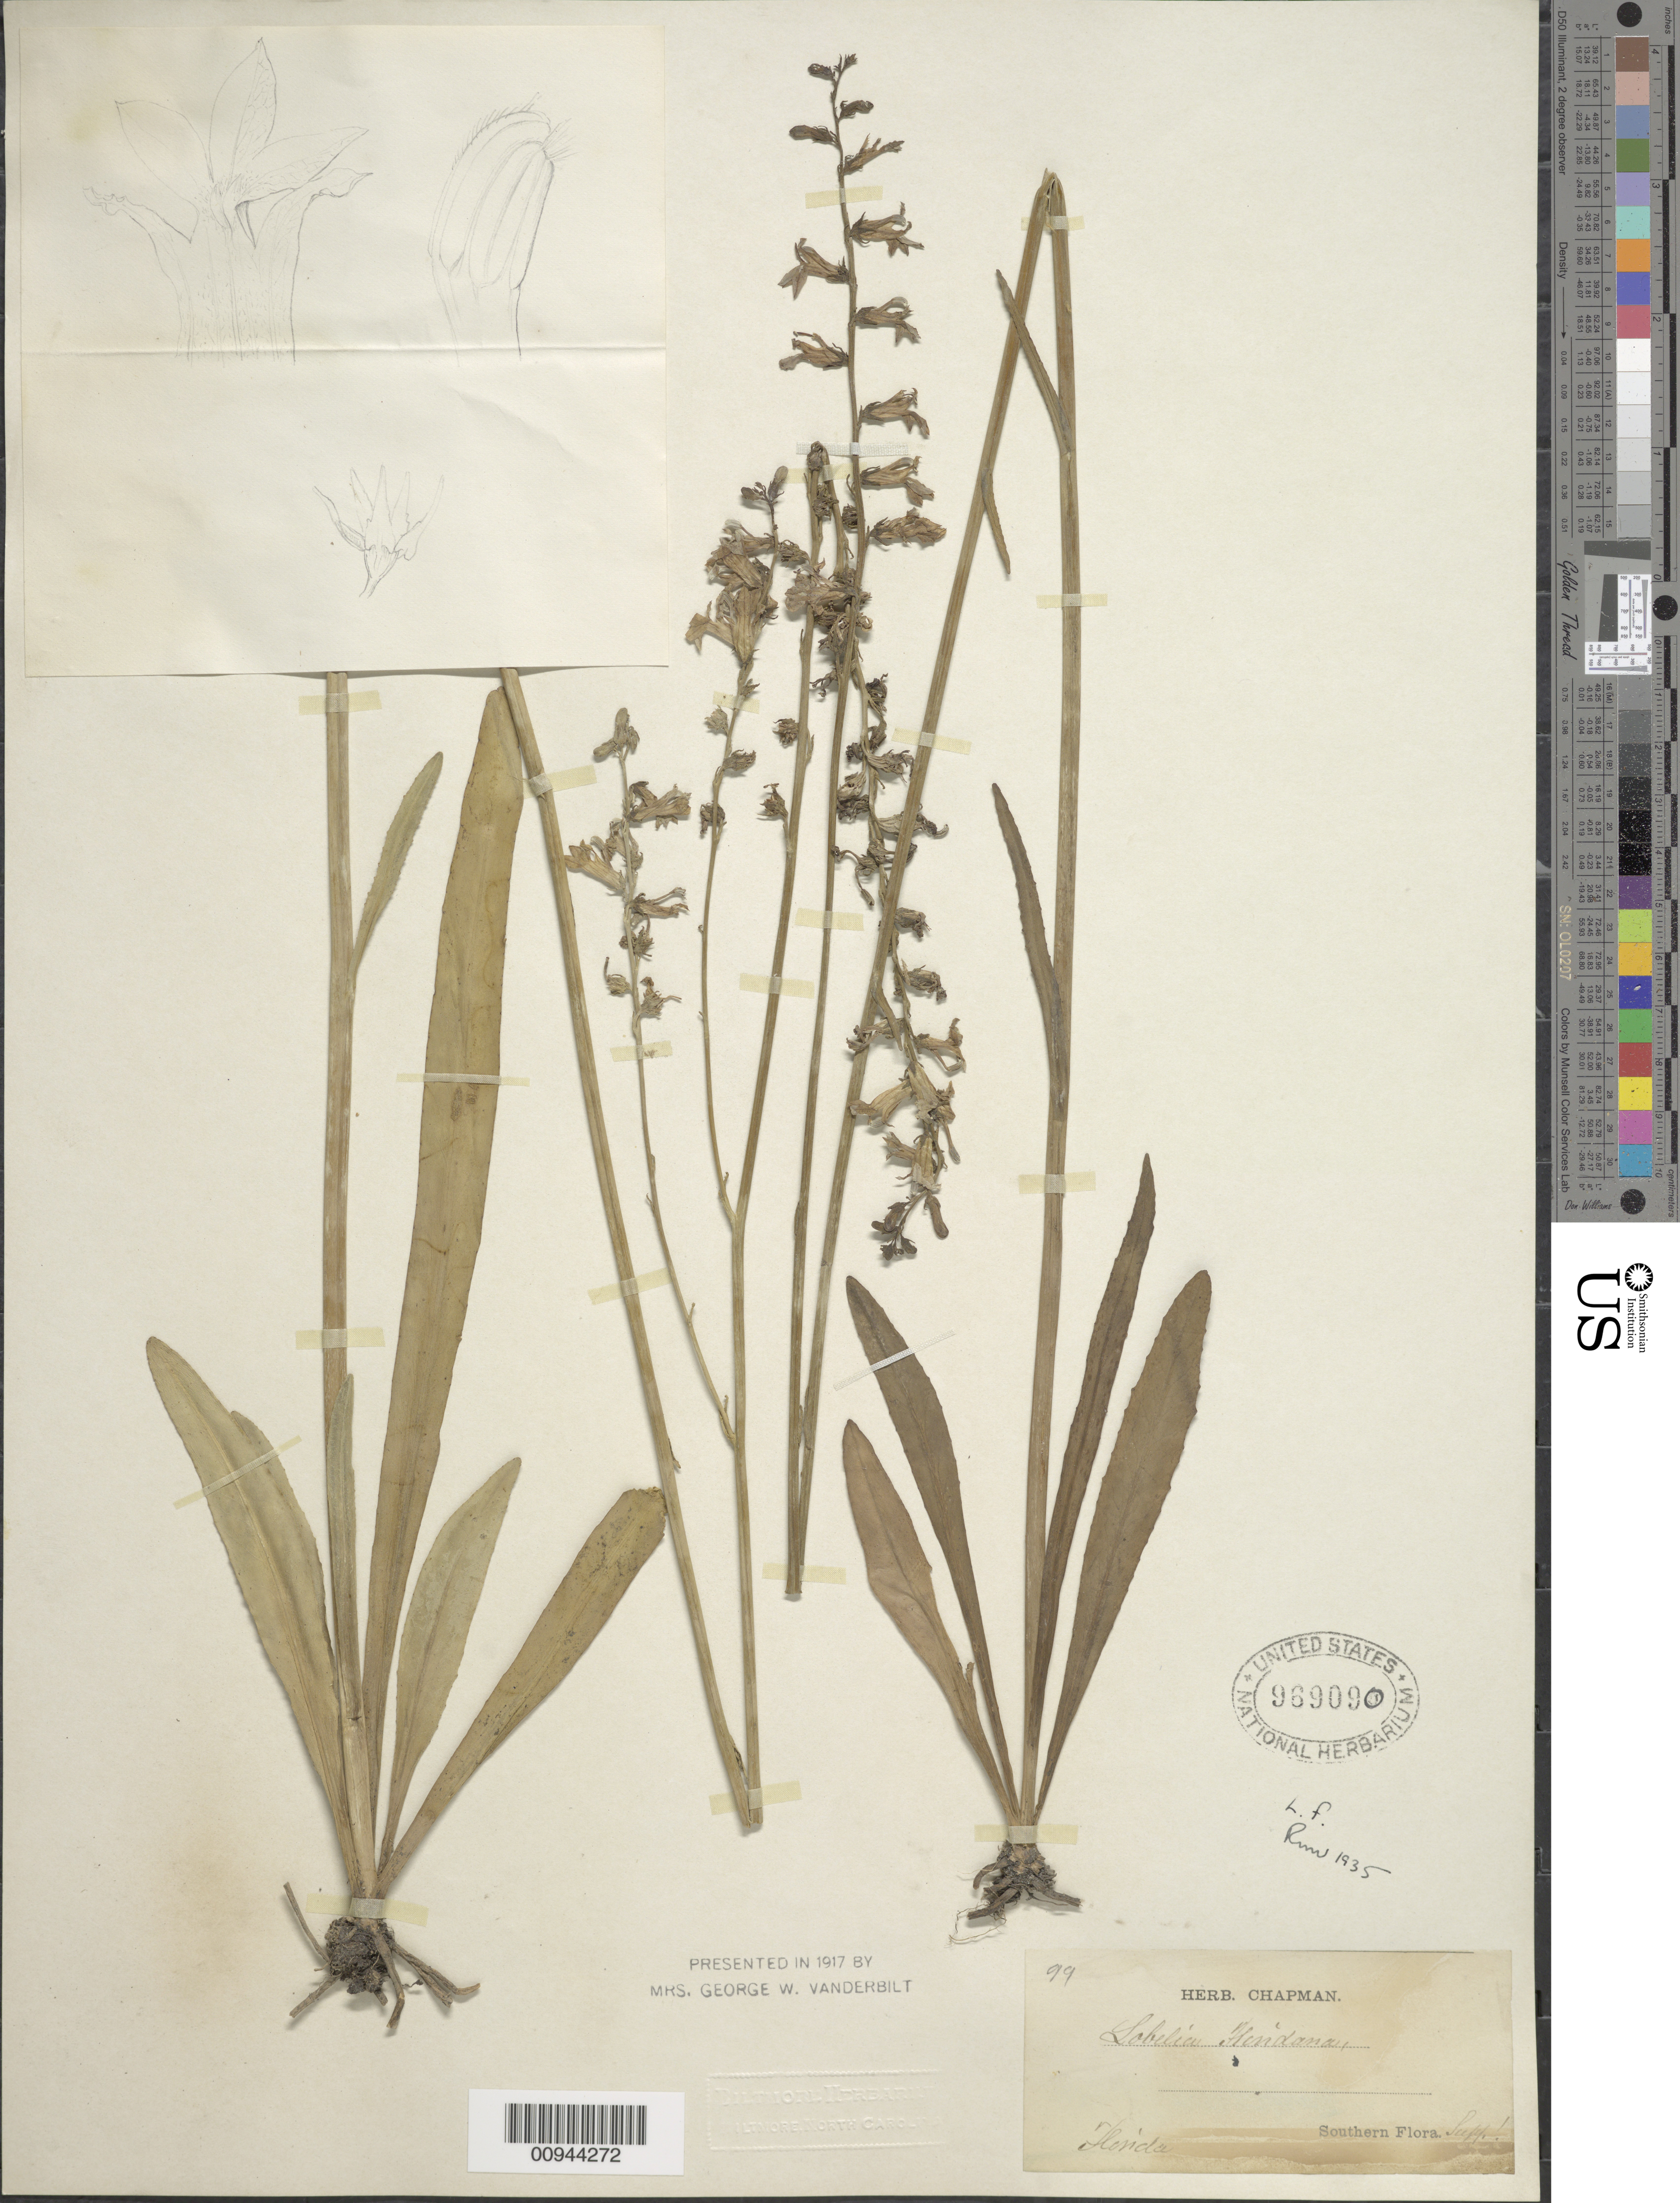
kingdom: Plantae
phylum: Tracheophyta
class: Magnoliopsida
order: Asterales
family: Campanulaceae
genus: Lobelia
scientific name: Lobelia floridana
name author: Chapm.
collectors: ex herb. A.W. Chapman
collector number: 99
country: United States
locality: Southern Flora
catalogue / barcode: US 969090